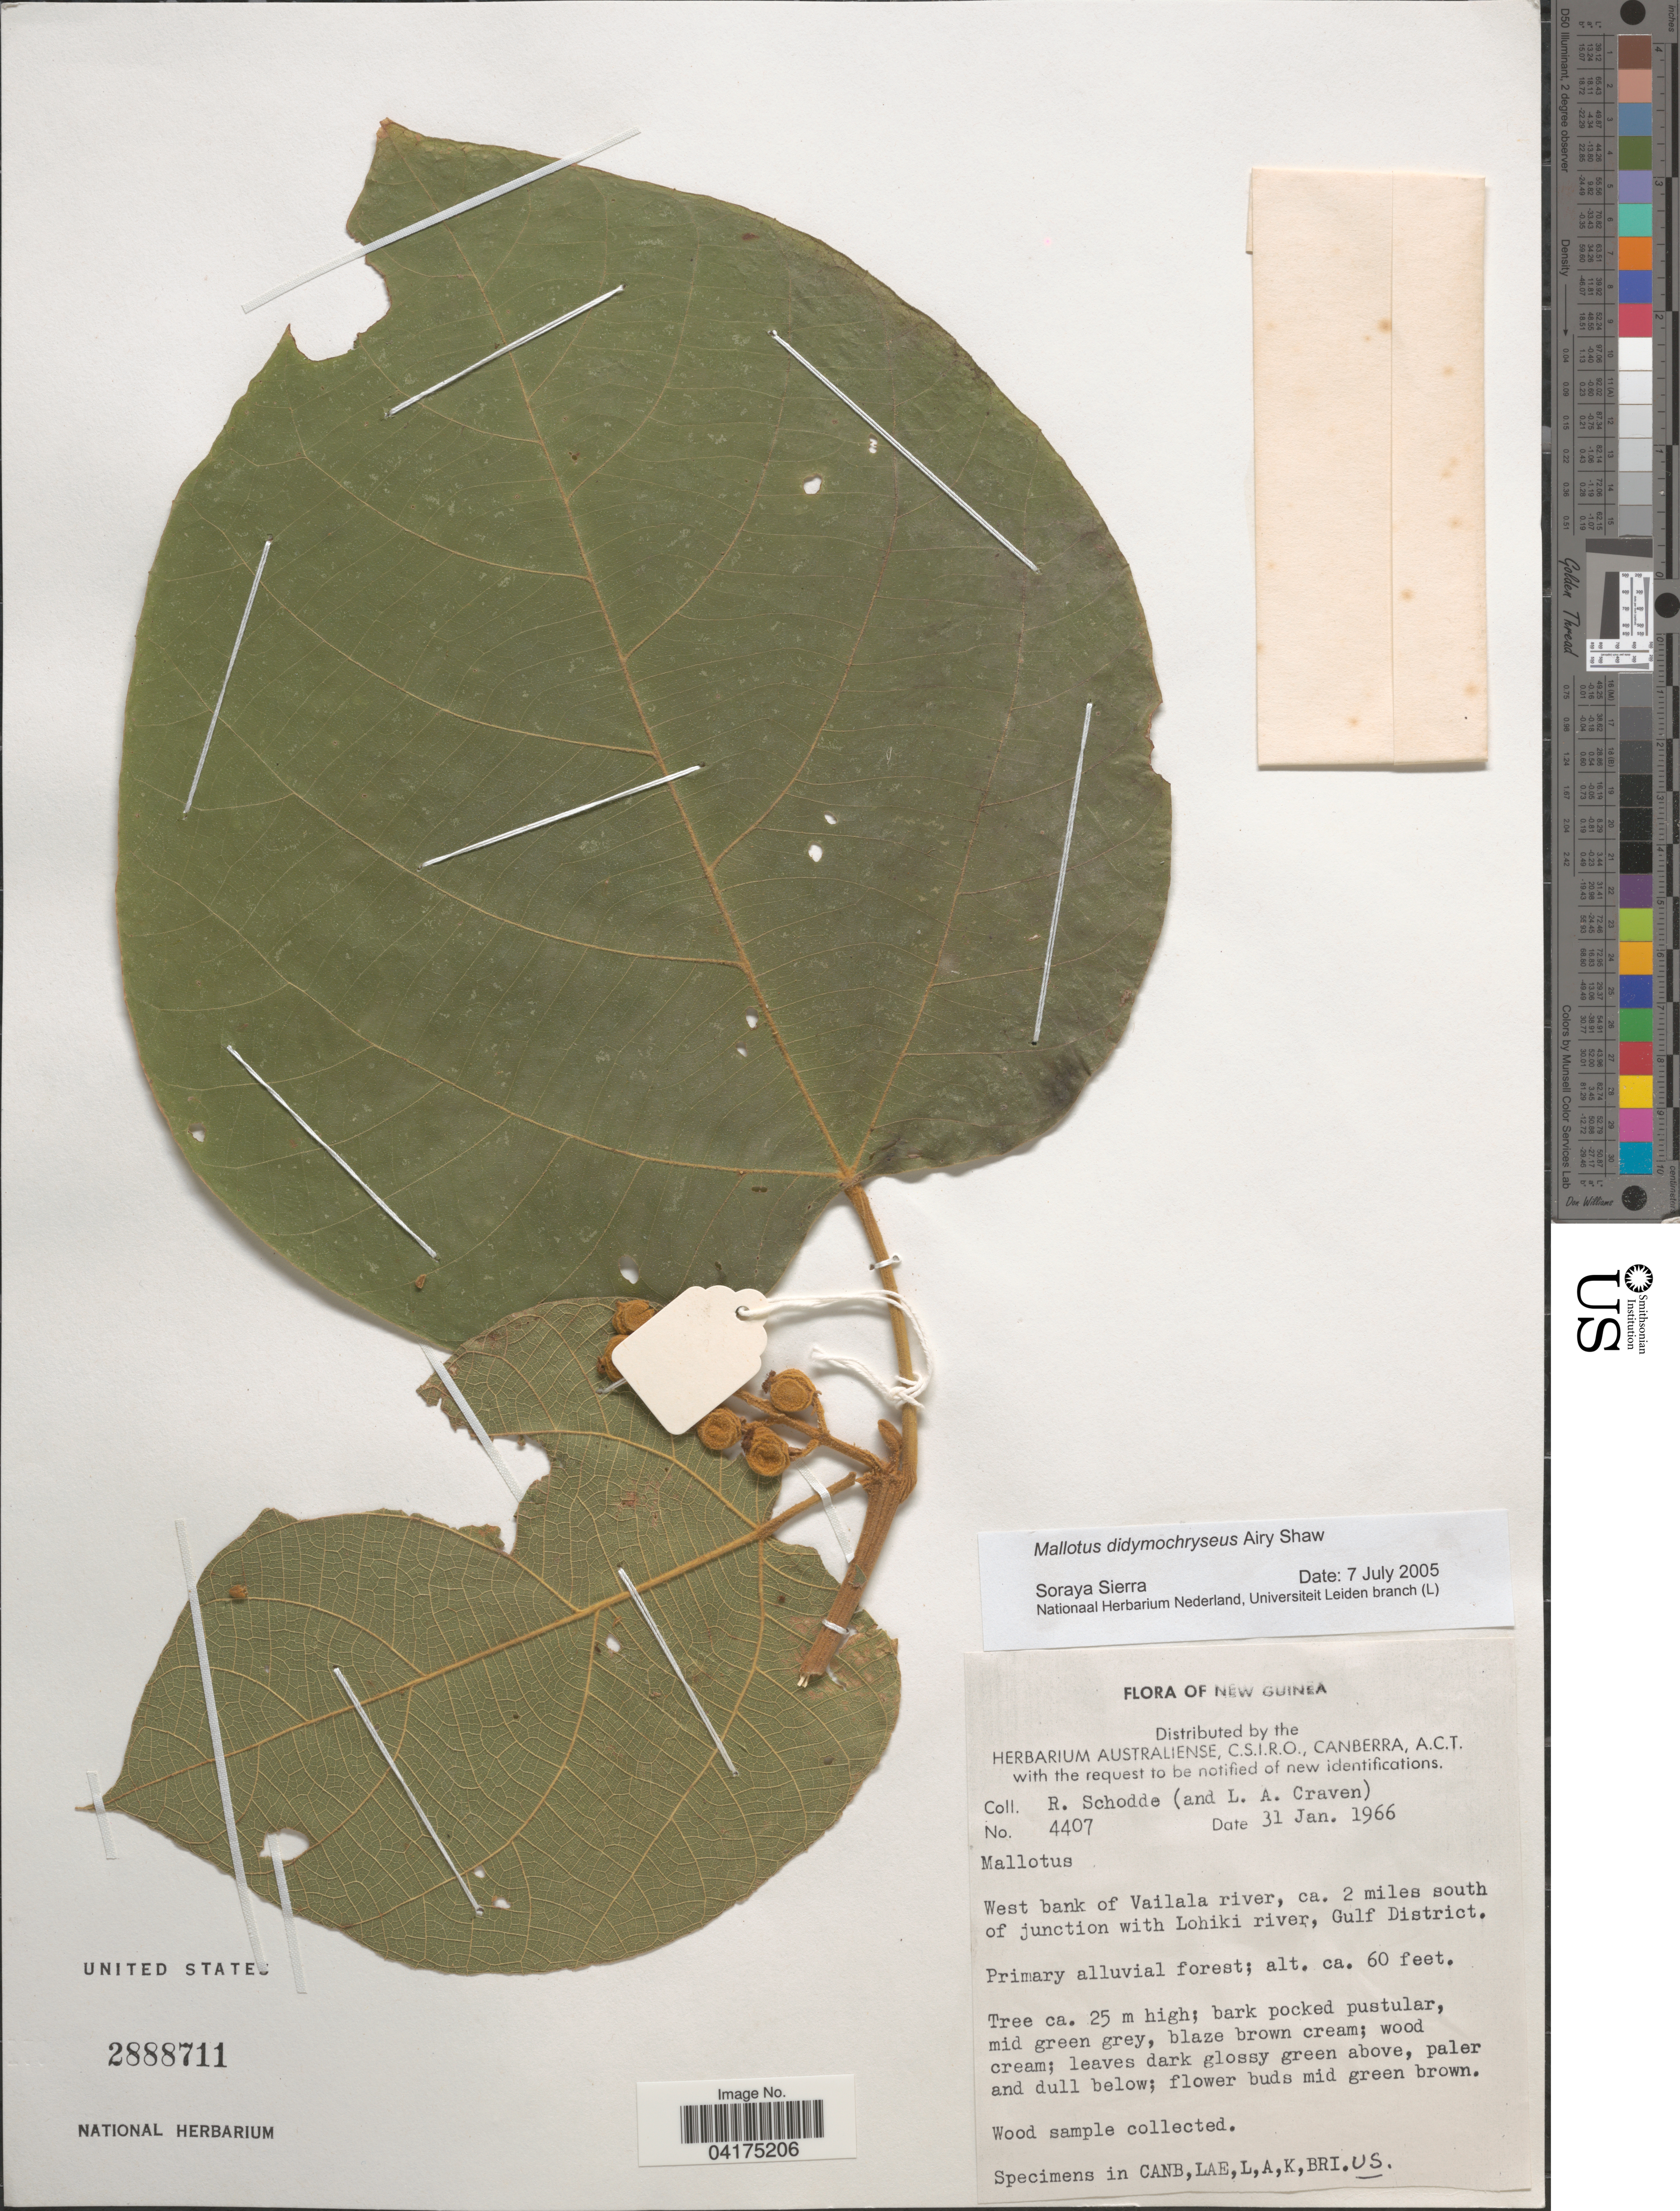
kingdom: Plantae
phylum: Tracheophyta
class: Magnoliopsida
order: Malpighiales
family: Euphorbiaceae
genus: Mallotus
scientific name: Mallotus didymochryseus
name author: Airy Shaw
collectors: R. Schodde & L. A. Craven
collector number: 4407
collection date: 1966-01-31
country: Papua New Guinea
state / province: Gulf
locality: New Guinea. West bank of Vailala river, ca. 2 miles south of junction with Lohiki river, Gulf District.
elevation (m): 18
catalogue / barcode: US 2888711